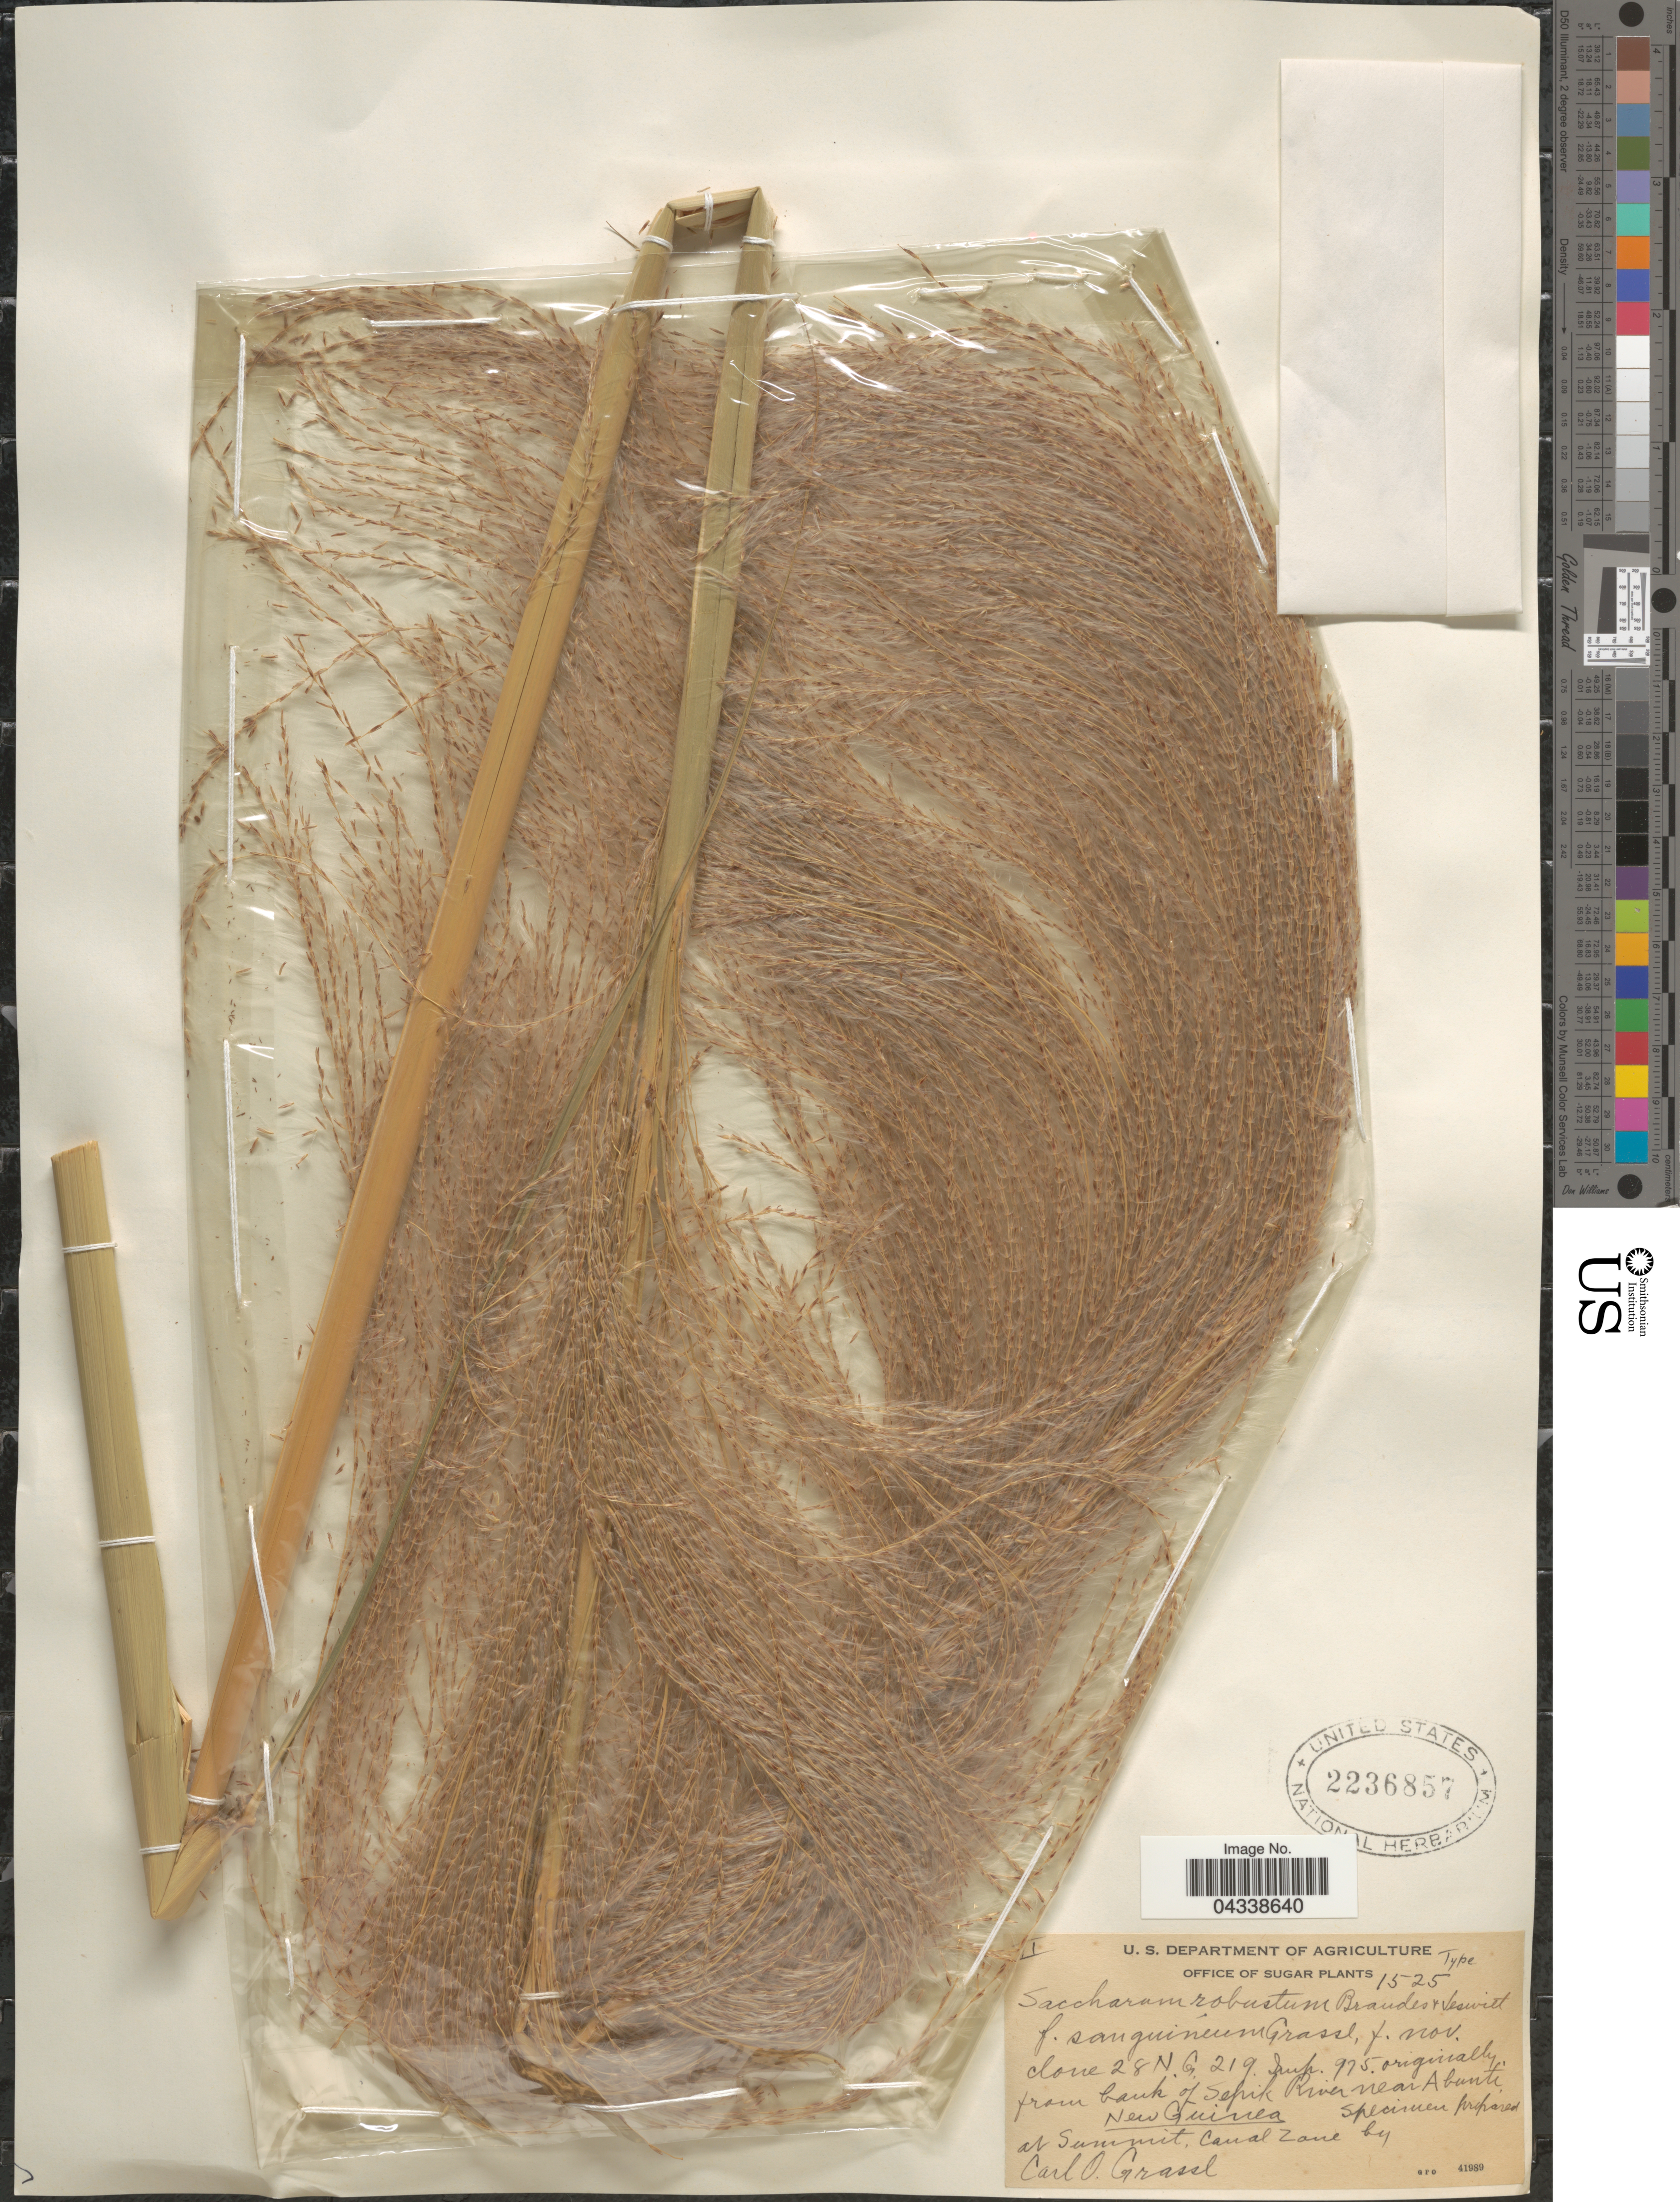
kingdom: Plantae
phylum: Tracheophyta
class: Liliopsida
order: Poales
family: Poaceae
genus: Saccharum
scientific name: Saccharum robustum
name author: Brandes & Jeswiet ex Grassl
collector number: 1525?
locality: Clone [interpreted] 28 N.G.219, Imp. 975. [unsure placement]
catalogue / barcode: US 2236857